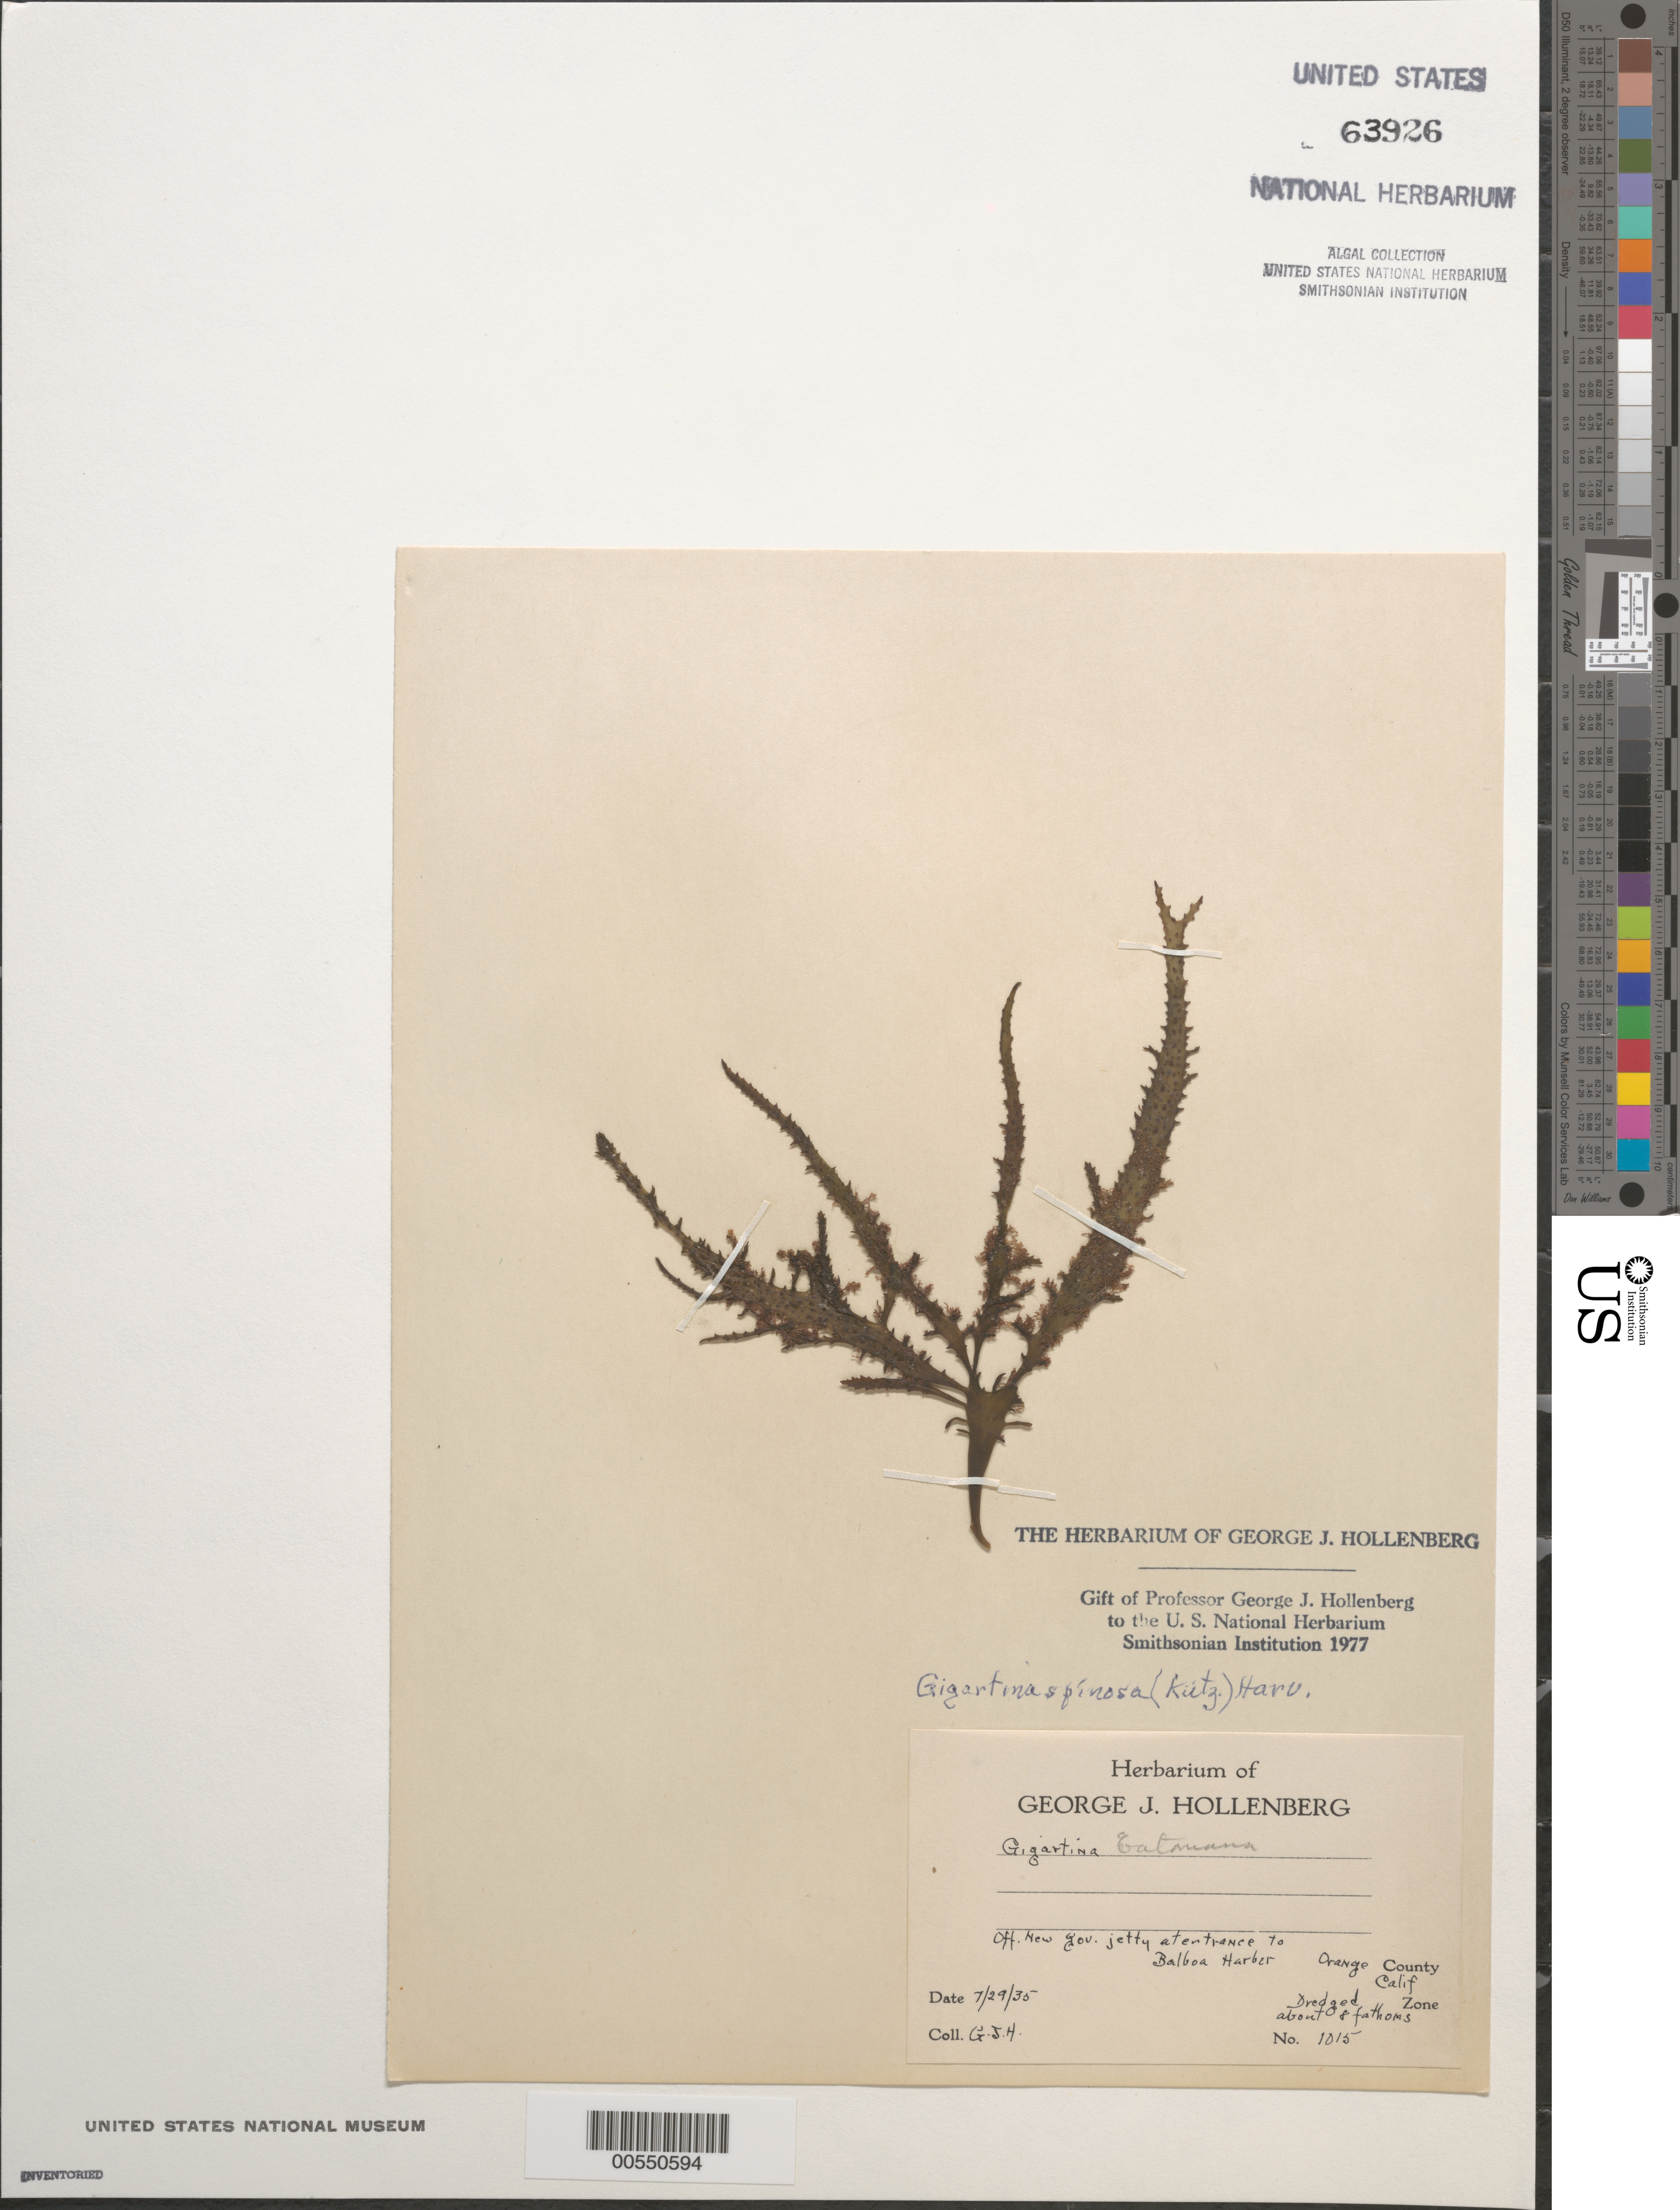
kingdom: Plantae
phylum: Rhodophyta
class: Florideophyceae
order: Gigartinales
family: Gigartinaceae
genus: Chondracanthus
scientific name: Chondracanthus spinosus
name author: (Kütz.) Guiry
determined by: Algae name updating Project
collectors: G. Hollenberg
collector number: GJH 1015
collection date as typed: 29 Jul 1935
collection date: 1935-07-29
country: United States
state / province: California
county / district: Orange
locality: Balboa Harbor entrance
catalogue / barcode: US 63926